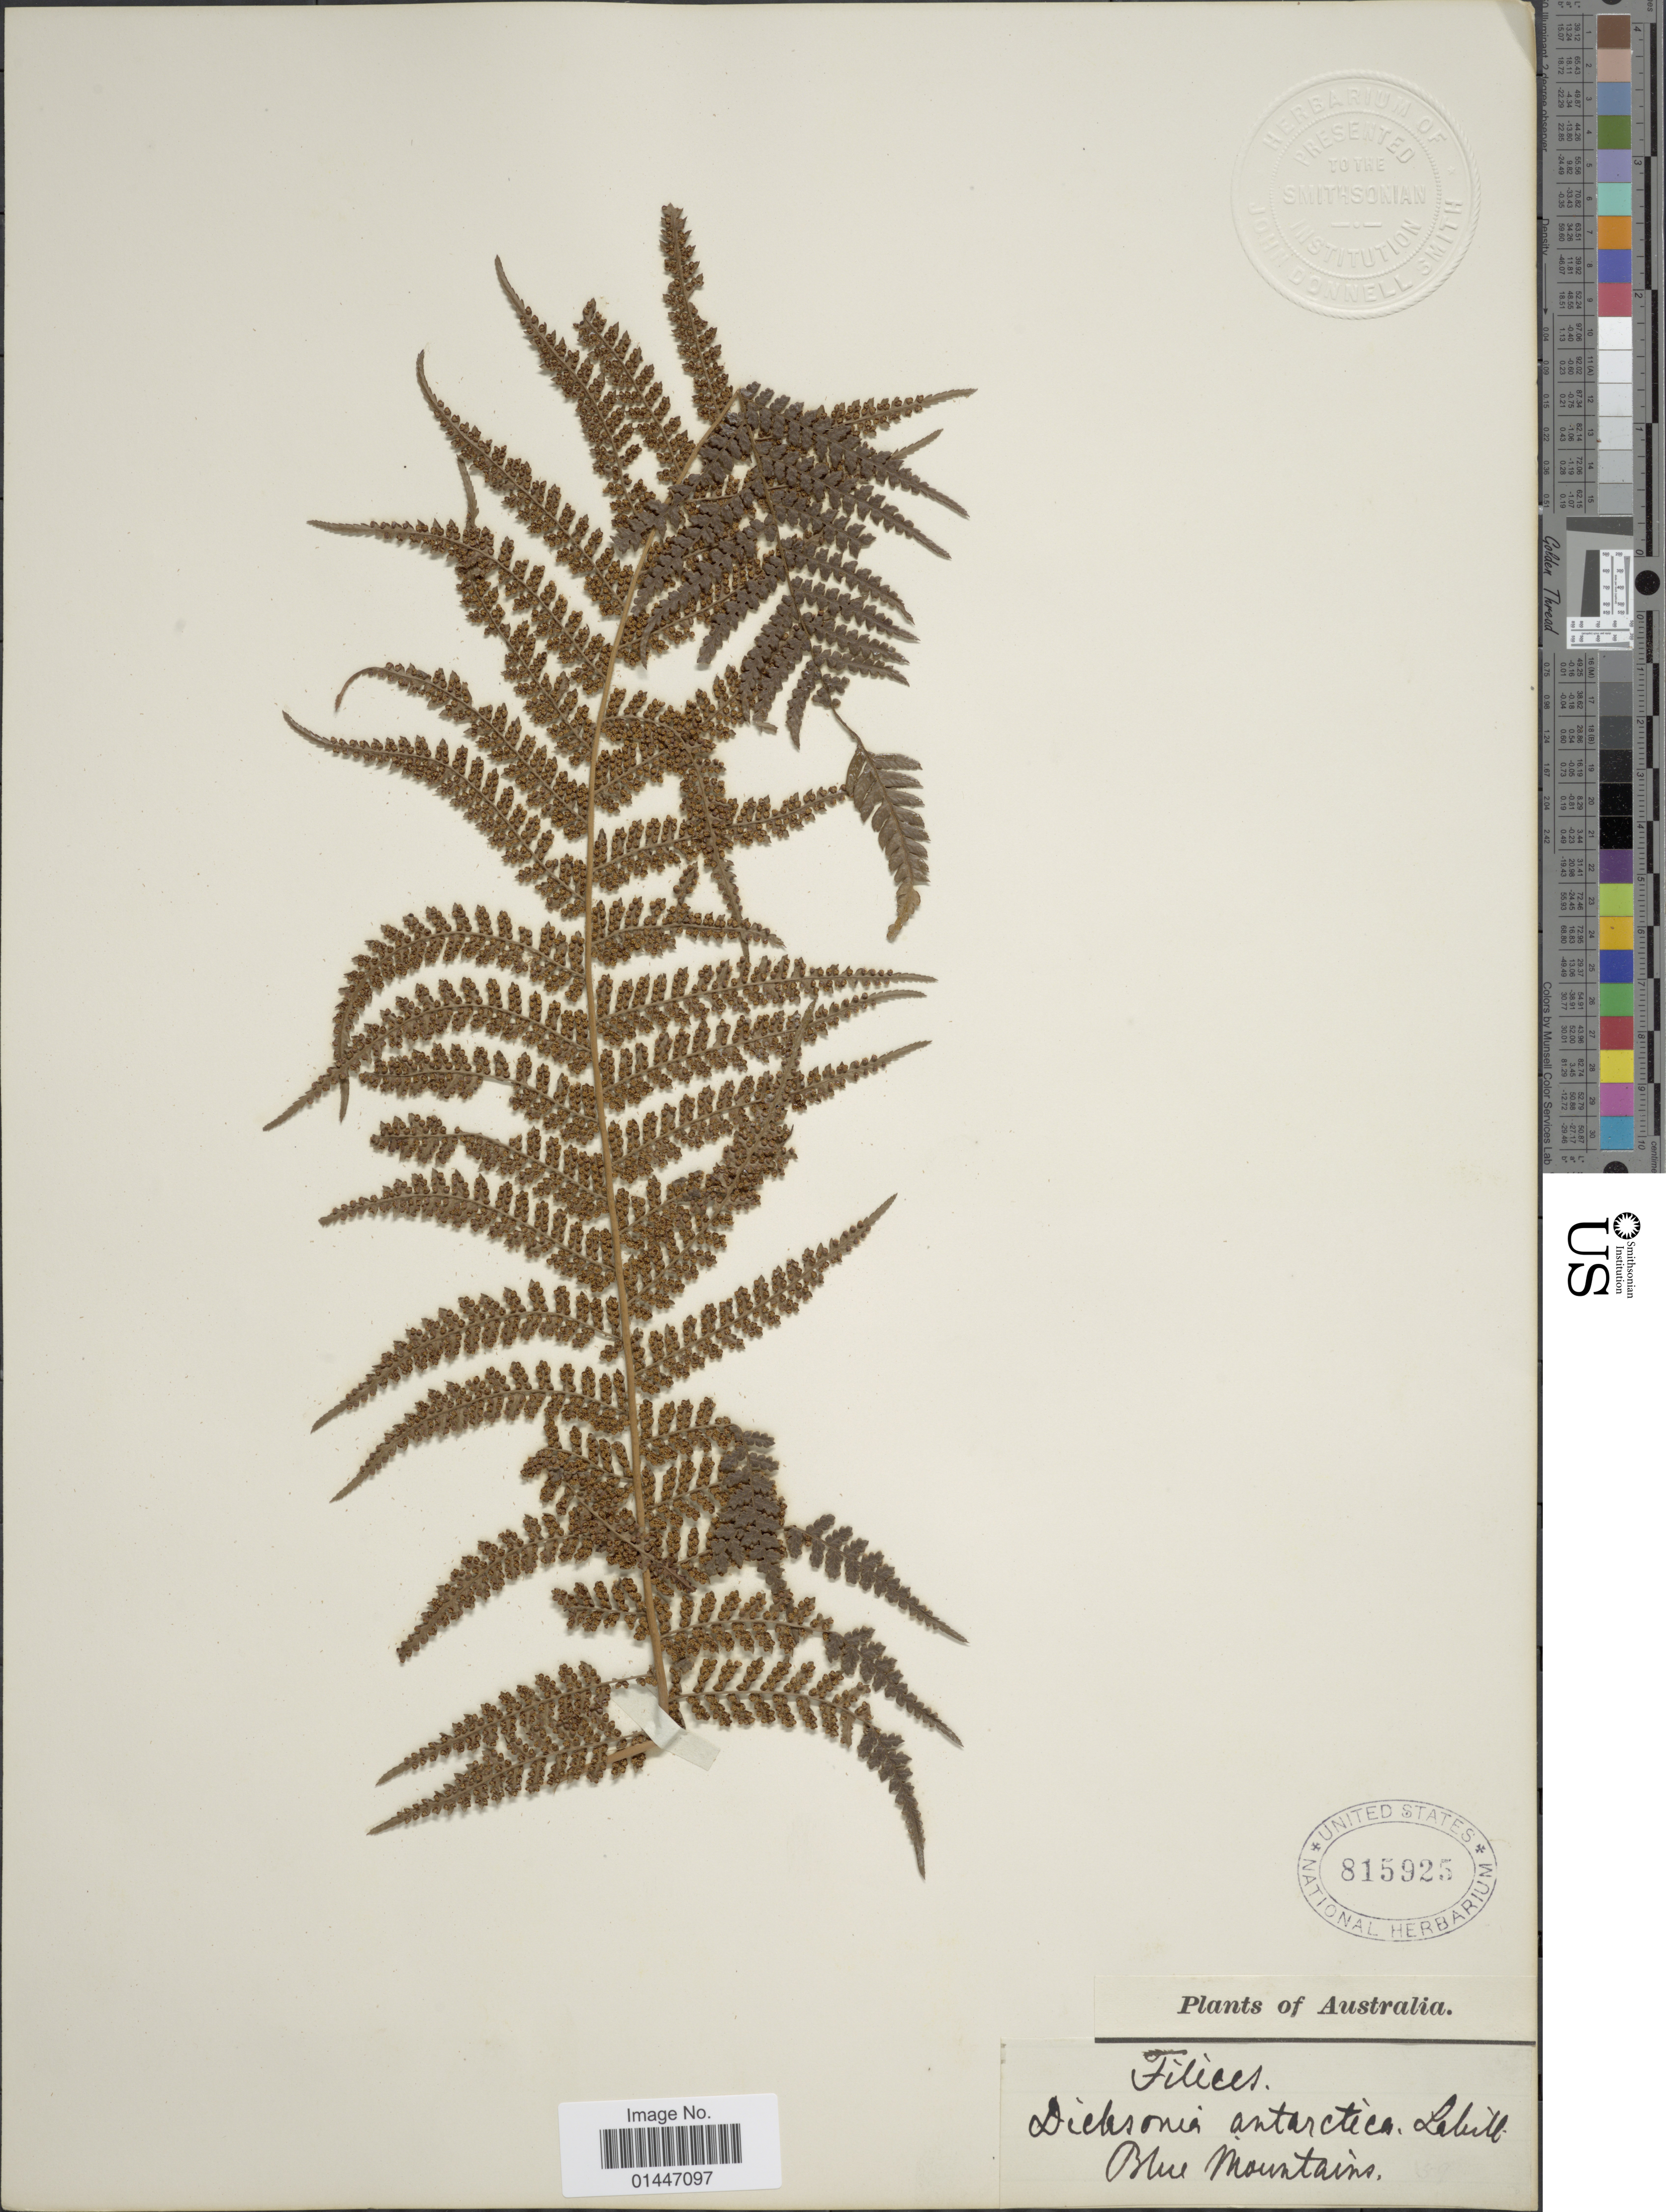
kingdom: Plantae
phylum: Tracheophyta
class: Polypodiopsida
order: Cyatheales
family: Dicksoniaceae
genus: Dicksonia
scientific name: Dicksonia antarctica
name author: Labill.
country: Australia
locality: Blue Mountains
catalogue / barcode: US 815925